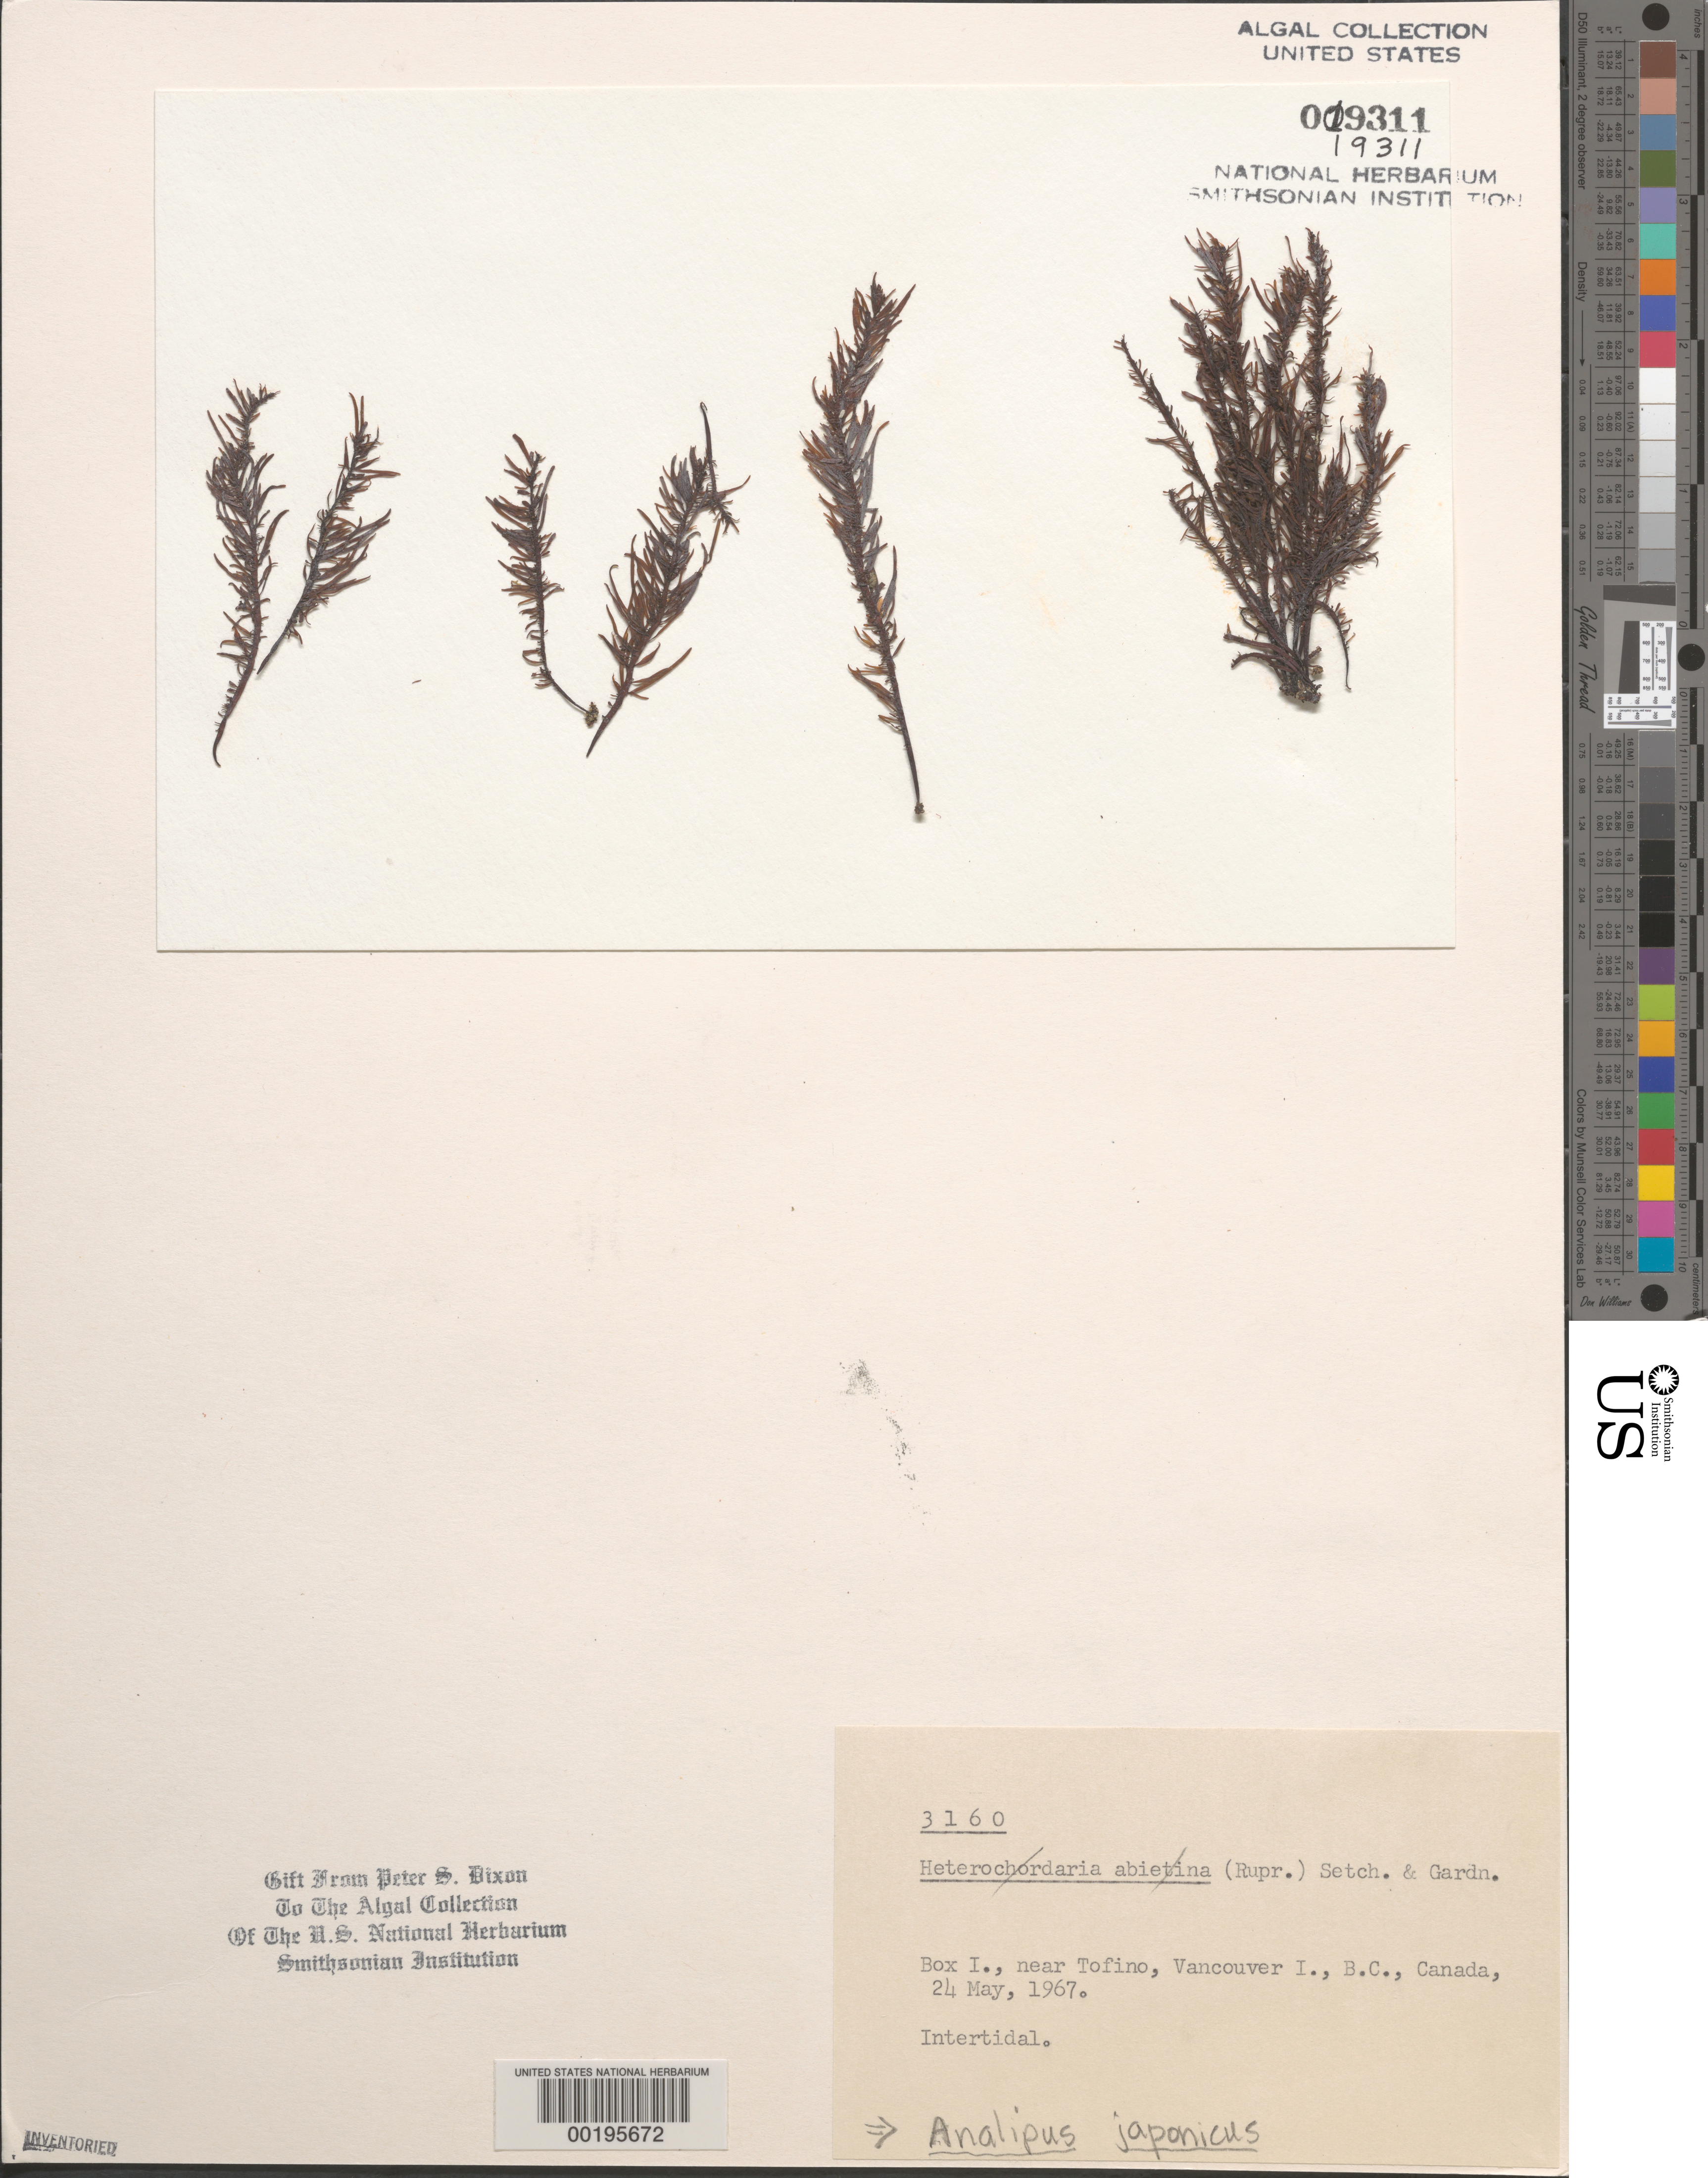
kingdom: Chromista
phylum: Ochrophyta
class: Phaeophyceae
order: Ectocarpales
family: Chordariaceae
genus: Analipus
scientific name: Analipus japonicus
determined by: Dixon, P. S.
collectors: P. S. Dixon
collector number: PSD 3160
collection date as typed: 24 May 1967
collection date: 1967-05-24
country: Canada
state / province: British Columbia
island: Box Island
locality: Near Ttofino, Vancouver Island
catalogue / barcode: US 19311